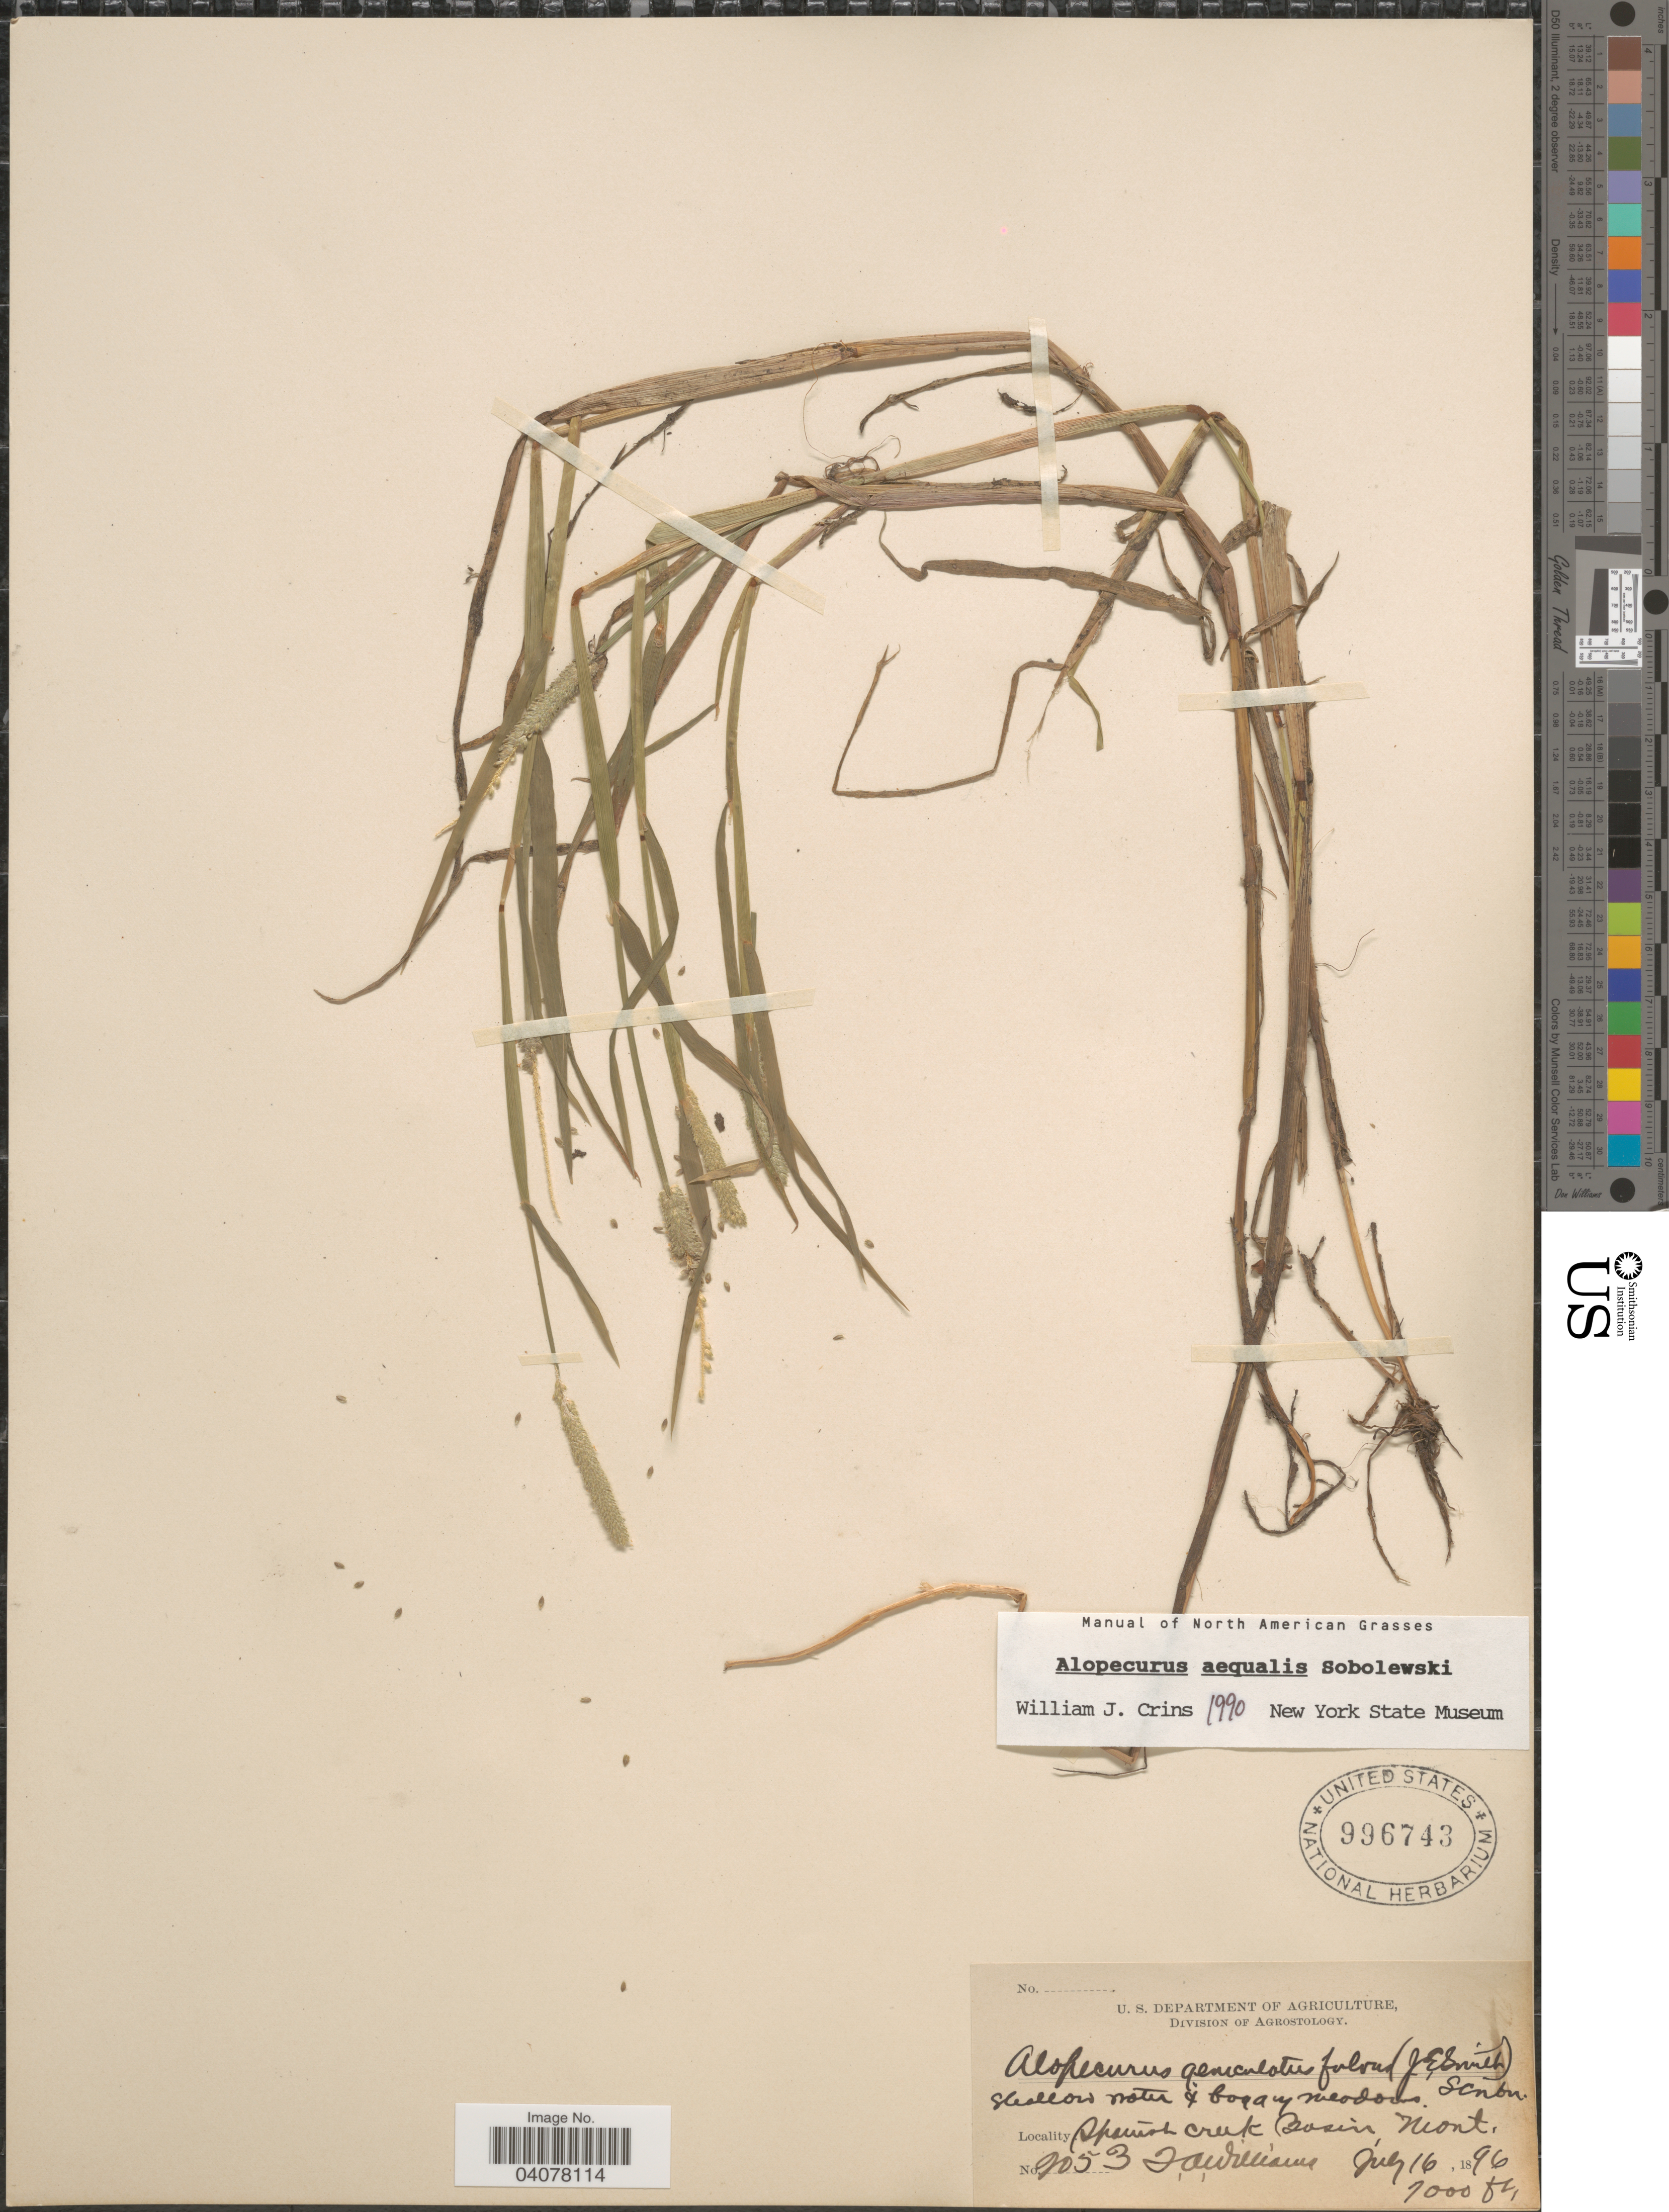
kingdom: Plantae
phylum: Tracheophyta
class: Liliopsida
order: Poales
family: Poaceae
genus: Alopecurus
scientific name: Alopecurus aequalis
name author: Sobol.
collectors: J. A. Williams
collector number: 2053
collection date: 1896-07-16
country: United States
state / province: Montana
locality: Spanish Creek Basin.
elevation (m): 2134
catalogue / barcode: US 996743